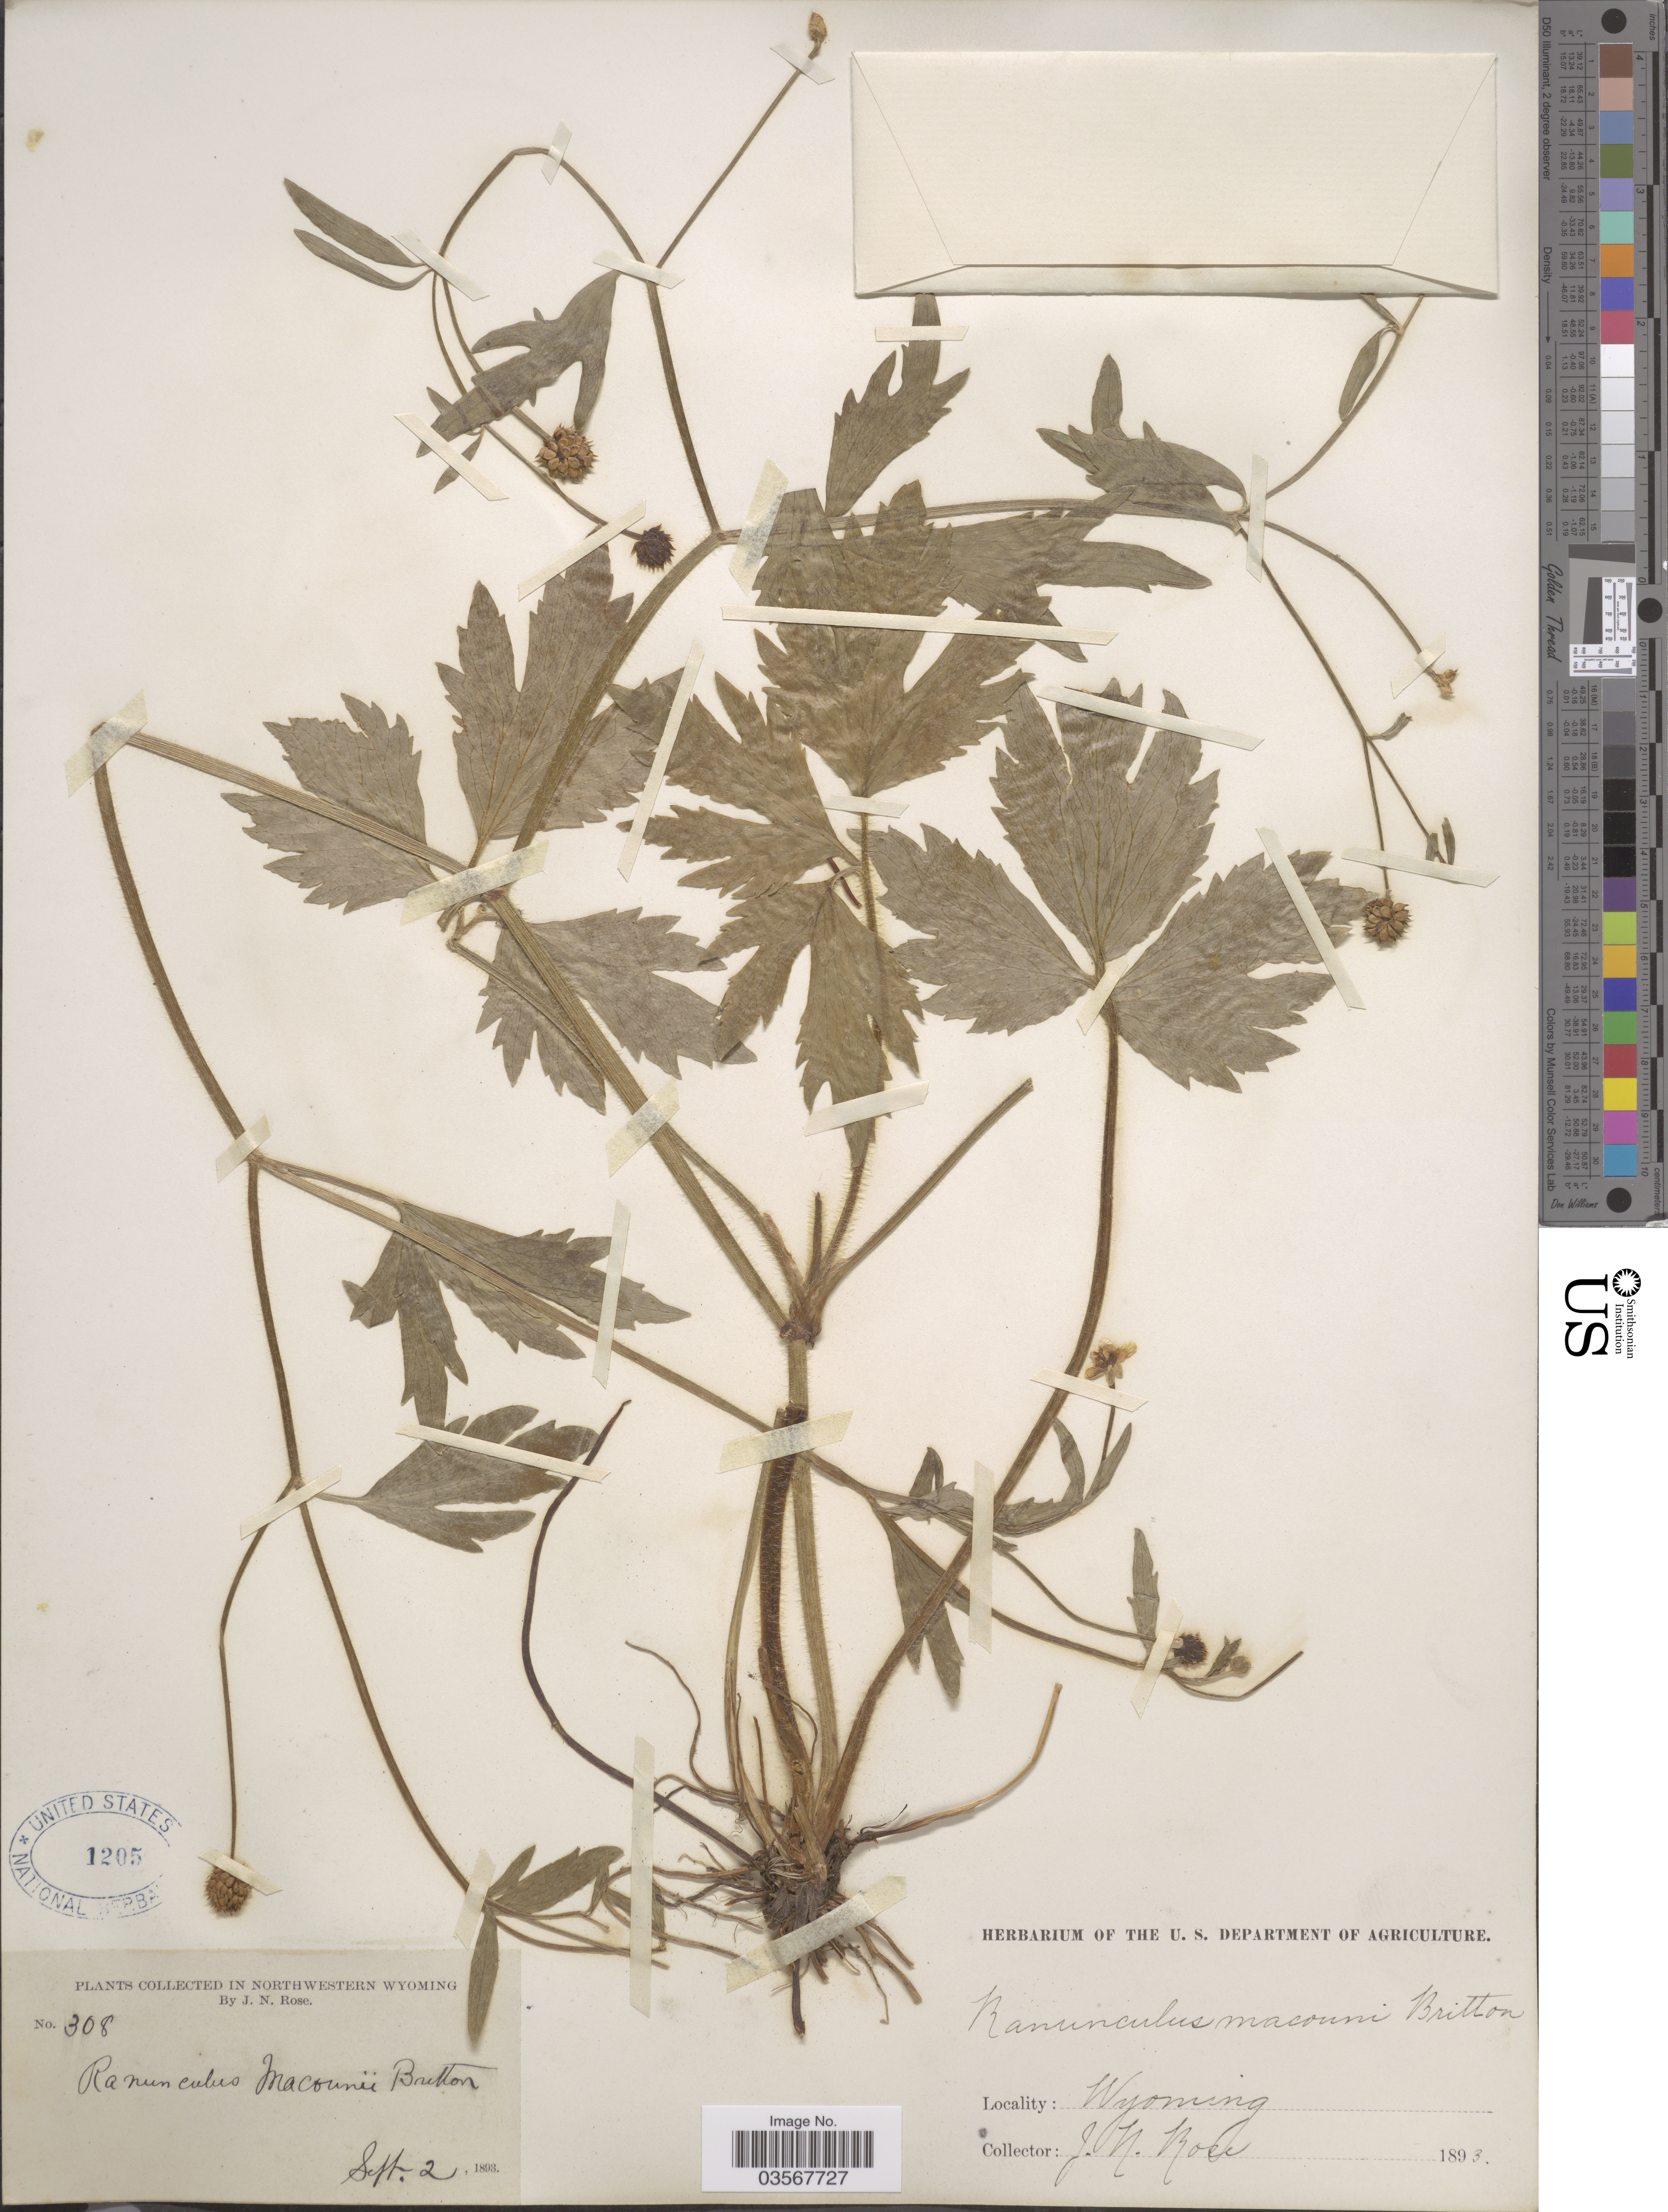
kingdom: Plantae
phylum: Tracheophyta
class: Magnoliopsida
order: Ranunculales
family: Ranunculaceae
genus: Ranunculus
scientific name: Ranunculus macounii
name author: Britton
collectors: J. N. Rose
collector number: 308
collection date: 1893-09-02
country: United States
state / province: Wyoming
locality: Northwestern Wyoming.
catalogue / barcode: US 1205